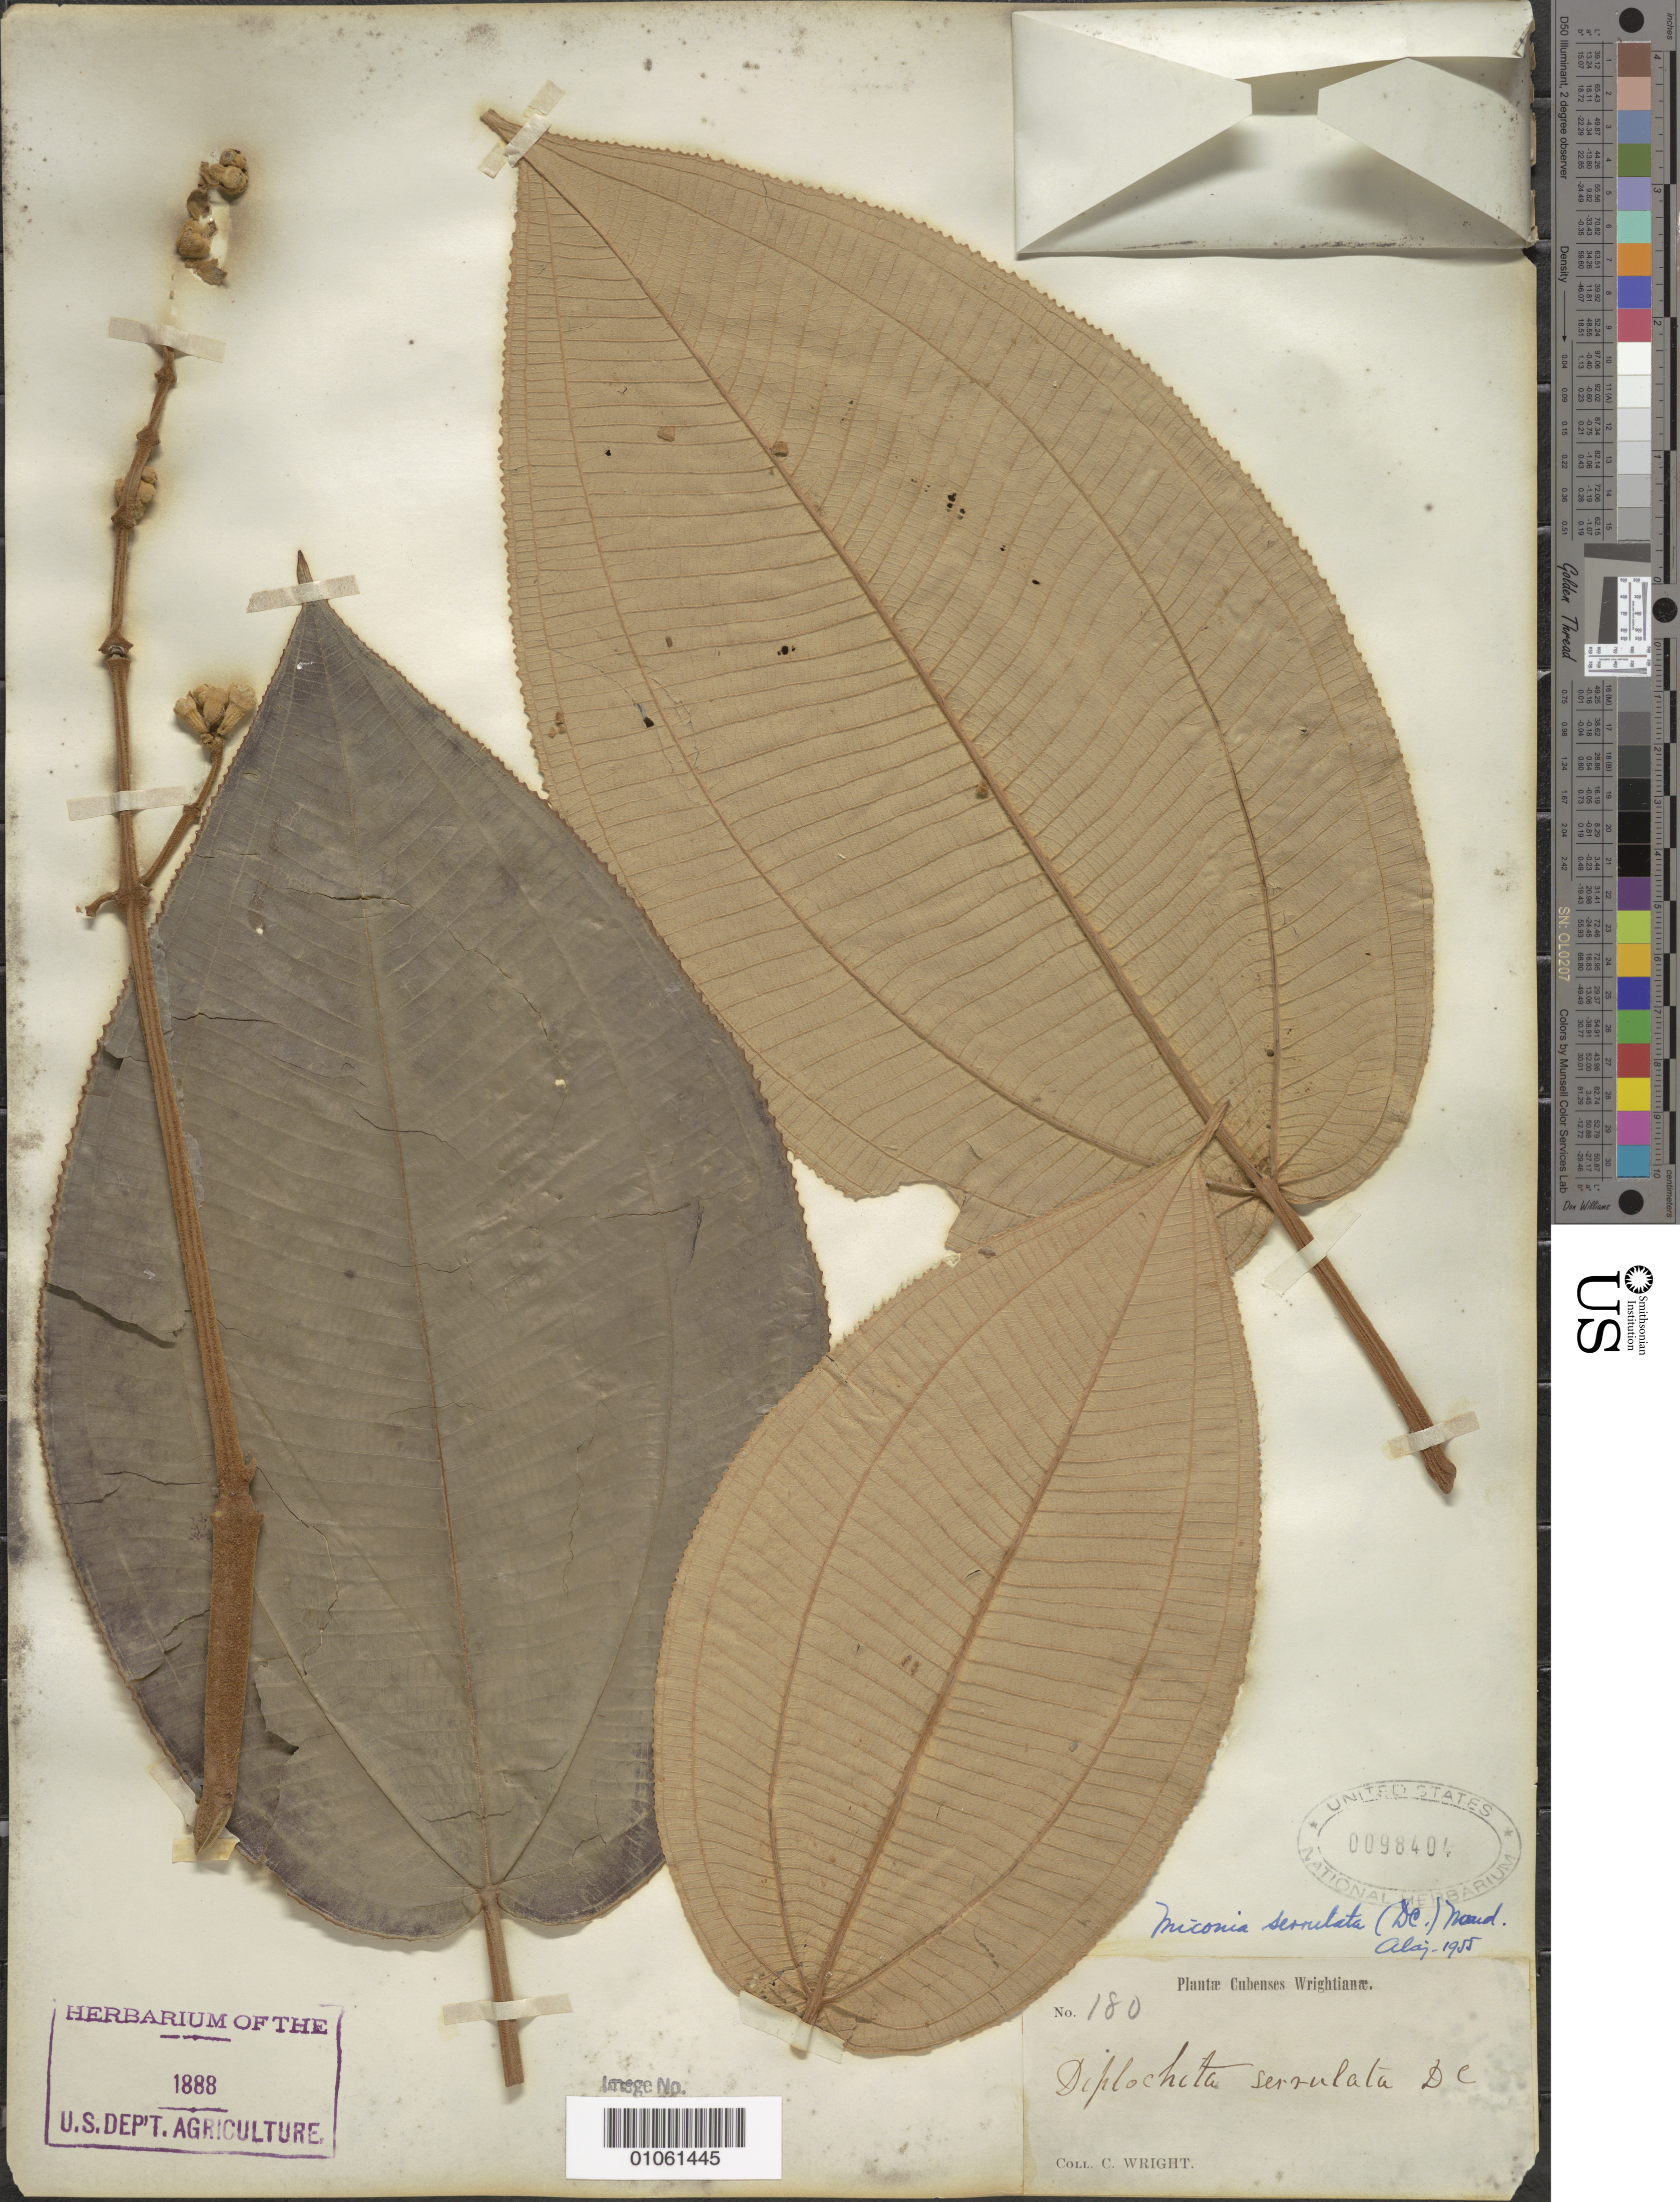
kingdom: Plantae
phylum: Tracheophyta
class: Magnoliopsida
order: Myrtales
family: Melastomataceae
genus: Miconia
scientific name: Miconia serrulata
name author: (DC.) Naudin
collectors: C. Wright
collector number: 180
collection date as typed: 1800 to 1899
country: Cuba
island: Cuba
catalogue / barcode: US 98404